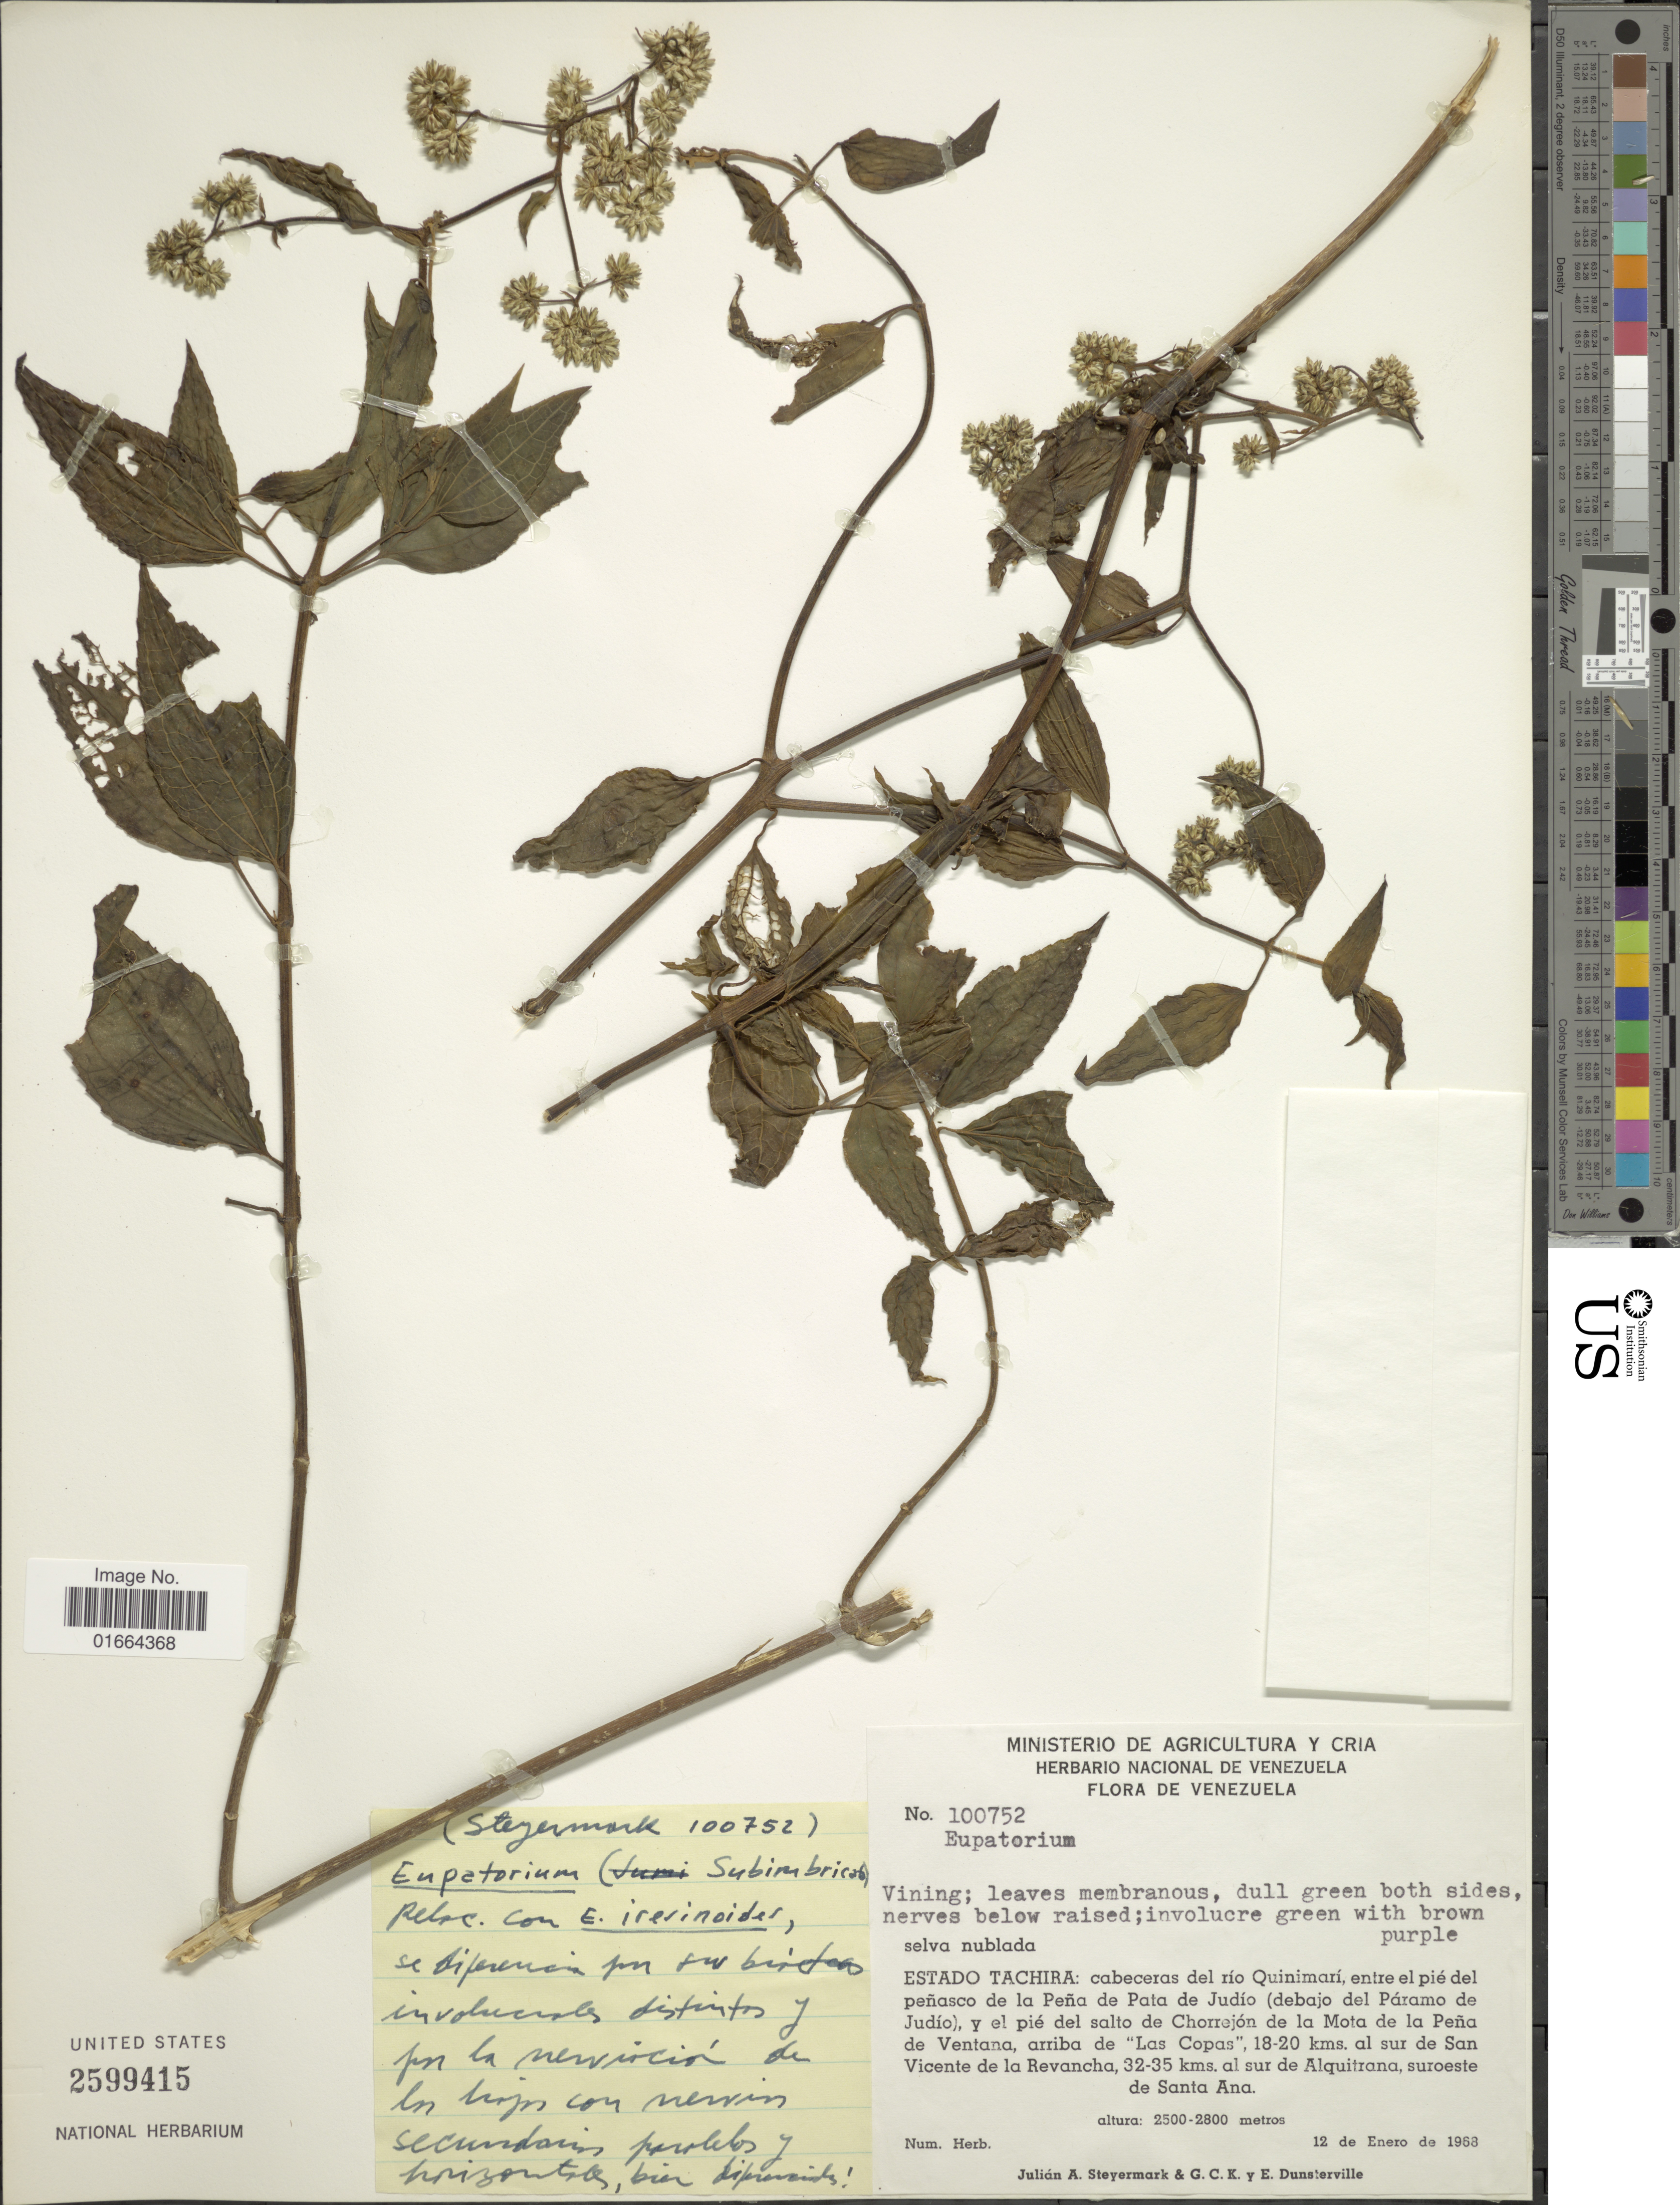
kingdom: Plantae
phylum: Tracheophyta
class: Magnoliopsida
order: Asterales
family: Asteraceae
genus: Asplundianthus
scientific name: Asplundianthus sp.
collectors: J. Steyermark, G. C. K. Dunsterville & E. Dunsterville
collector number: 100572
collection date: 1968-01-12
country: Venezuela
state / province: Tachira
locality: Estado Tachira: cabeceras del rio Quinimari, entre el pie del penasco de la Pena de Pata de Judio (debajo del Paramo de Judio), y el pie del salto de Chorrejon de la Mot de la Pena de Ventana, arriba de "Las Copas" , 18-20 km. al sur de San Vicente de la Ravancha, 32-35 kms. al sur de Alquitrana, suroeste de Santa Ana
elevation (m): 2500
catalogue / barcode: US 2599415